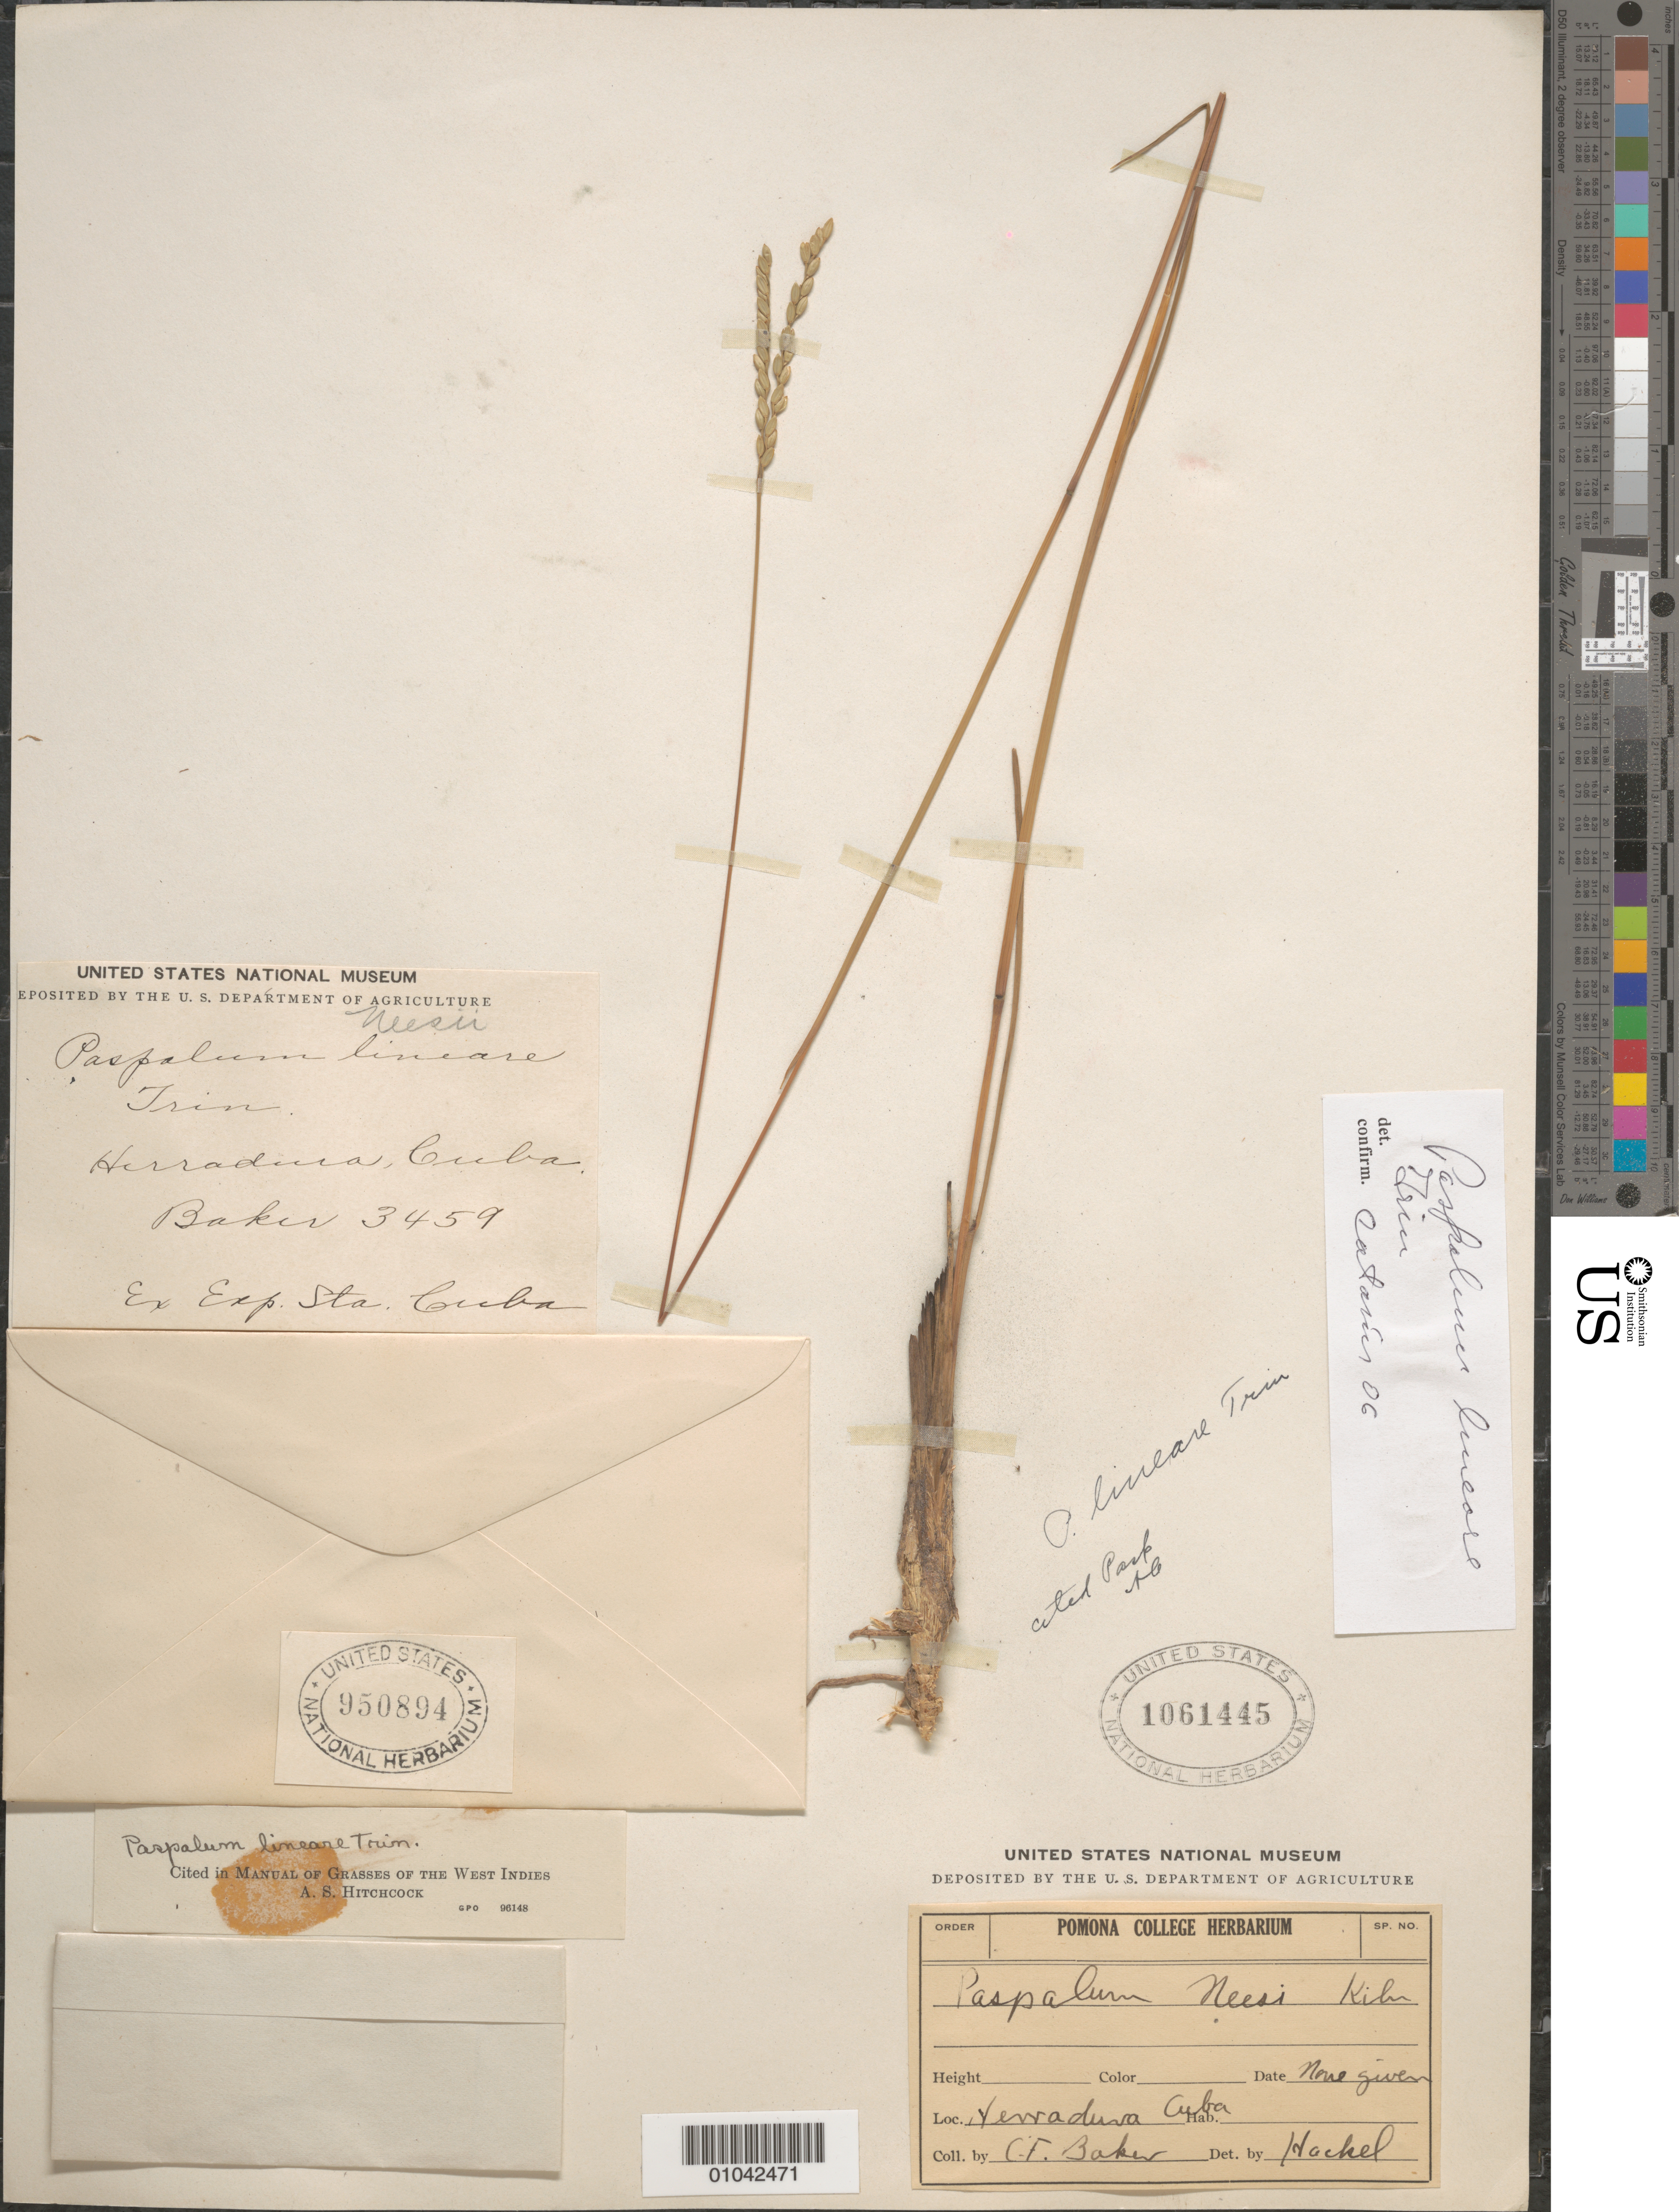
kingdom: Plantae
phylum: Tracheophyta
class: Liliopsida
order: Poales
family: Poaceae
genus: Paspalum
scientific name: Paspalum lineare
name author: Trin.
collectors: C. F. Baker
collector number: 3459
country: Cuba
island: Cuba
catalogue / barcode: US 1061445